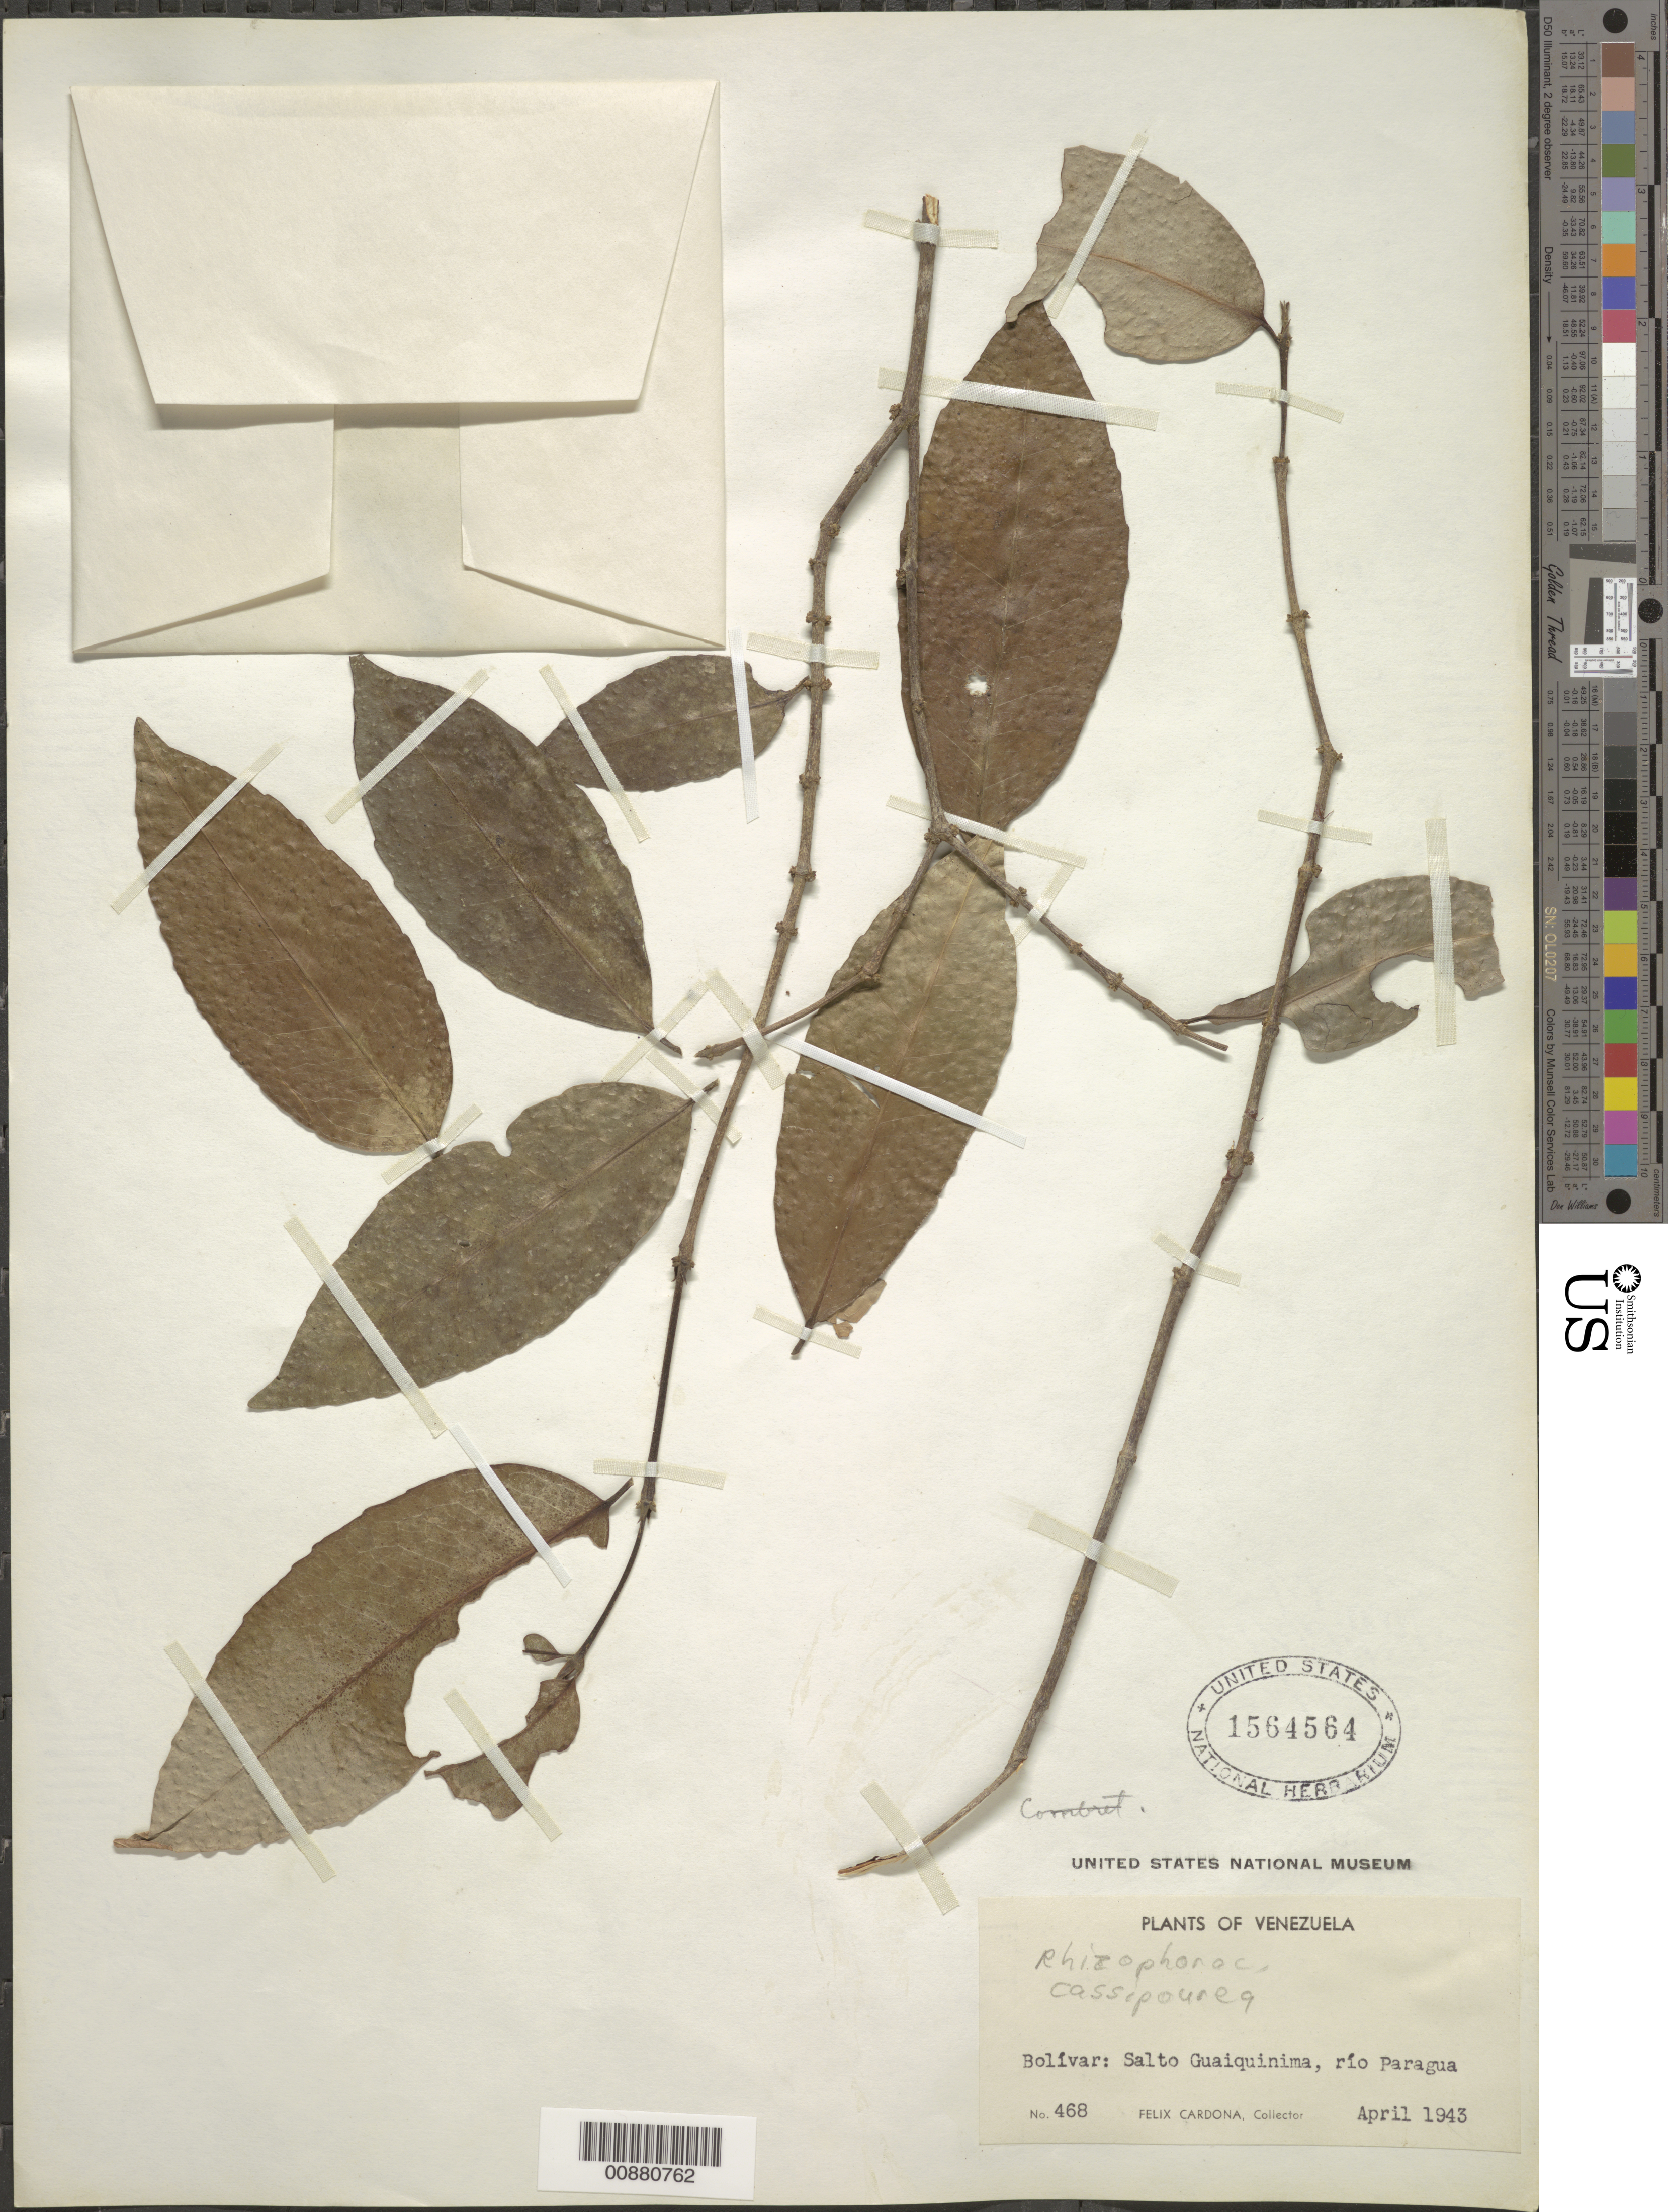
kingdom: Plantae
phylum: Tracheophyta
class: Magnoliopsida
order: Malpighiales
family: Rhizophoraceae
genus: Cassipourea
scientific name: Cassipourea sp.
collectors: F. Cardona Puig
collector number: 468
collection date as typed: Apr-43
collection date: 1943-04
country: Venezuela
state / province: Bolívar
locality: Río Paragua, Salto Guaiquinima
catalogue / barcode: US 1564564